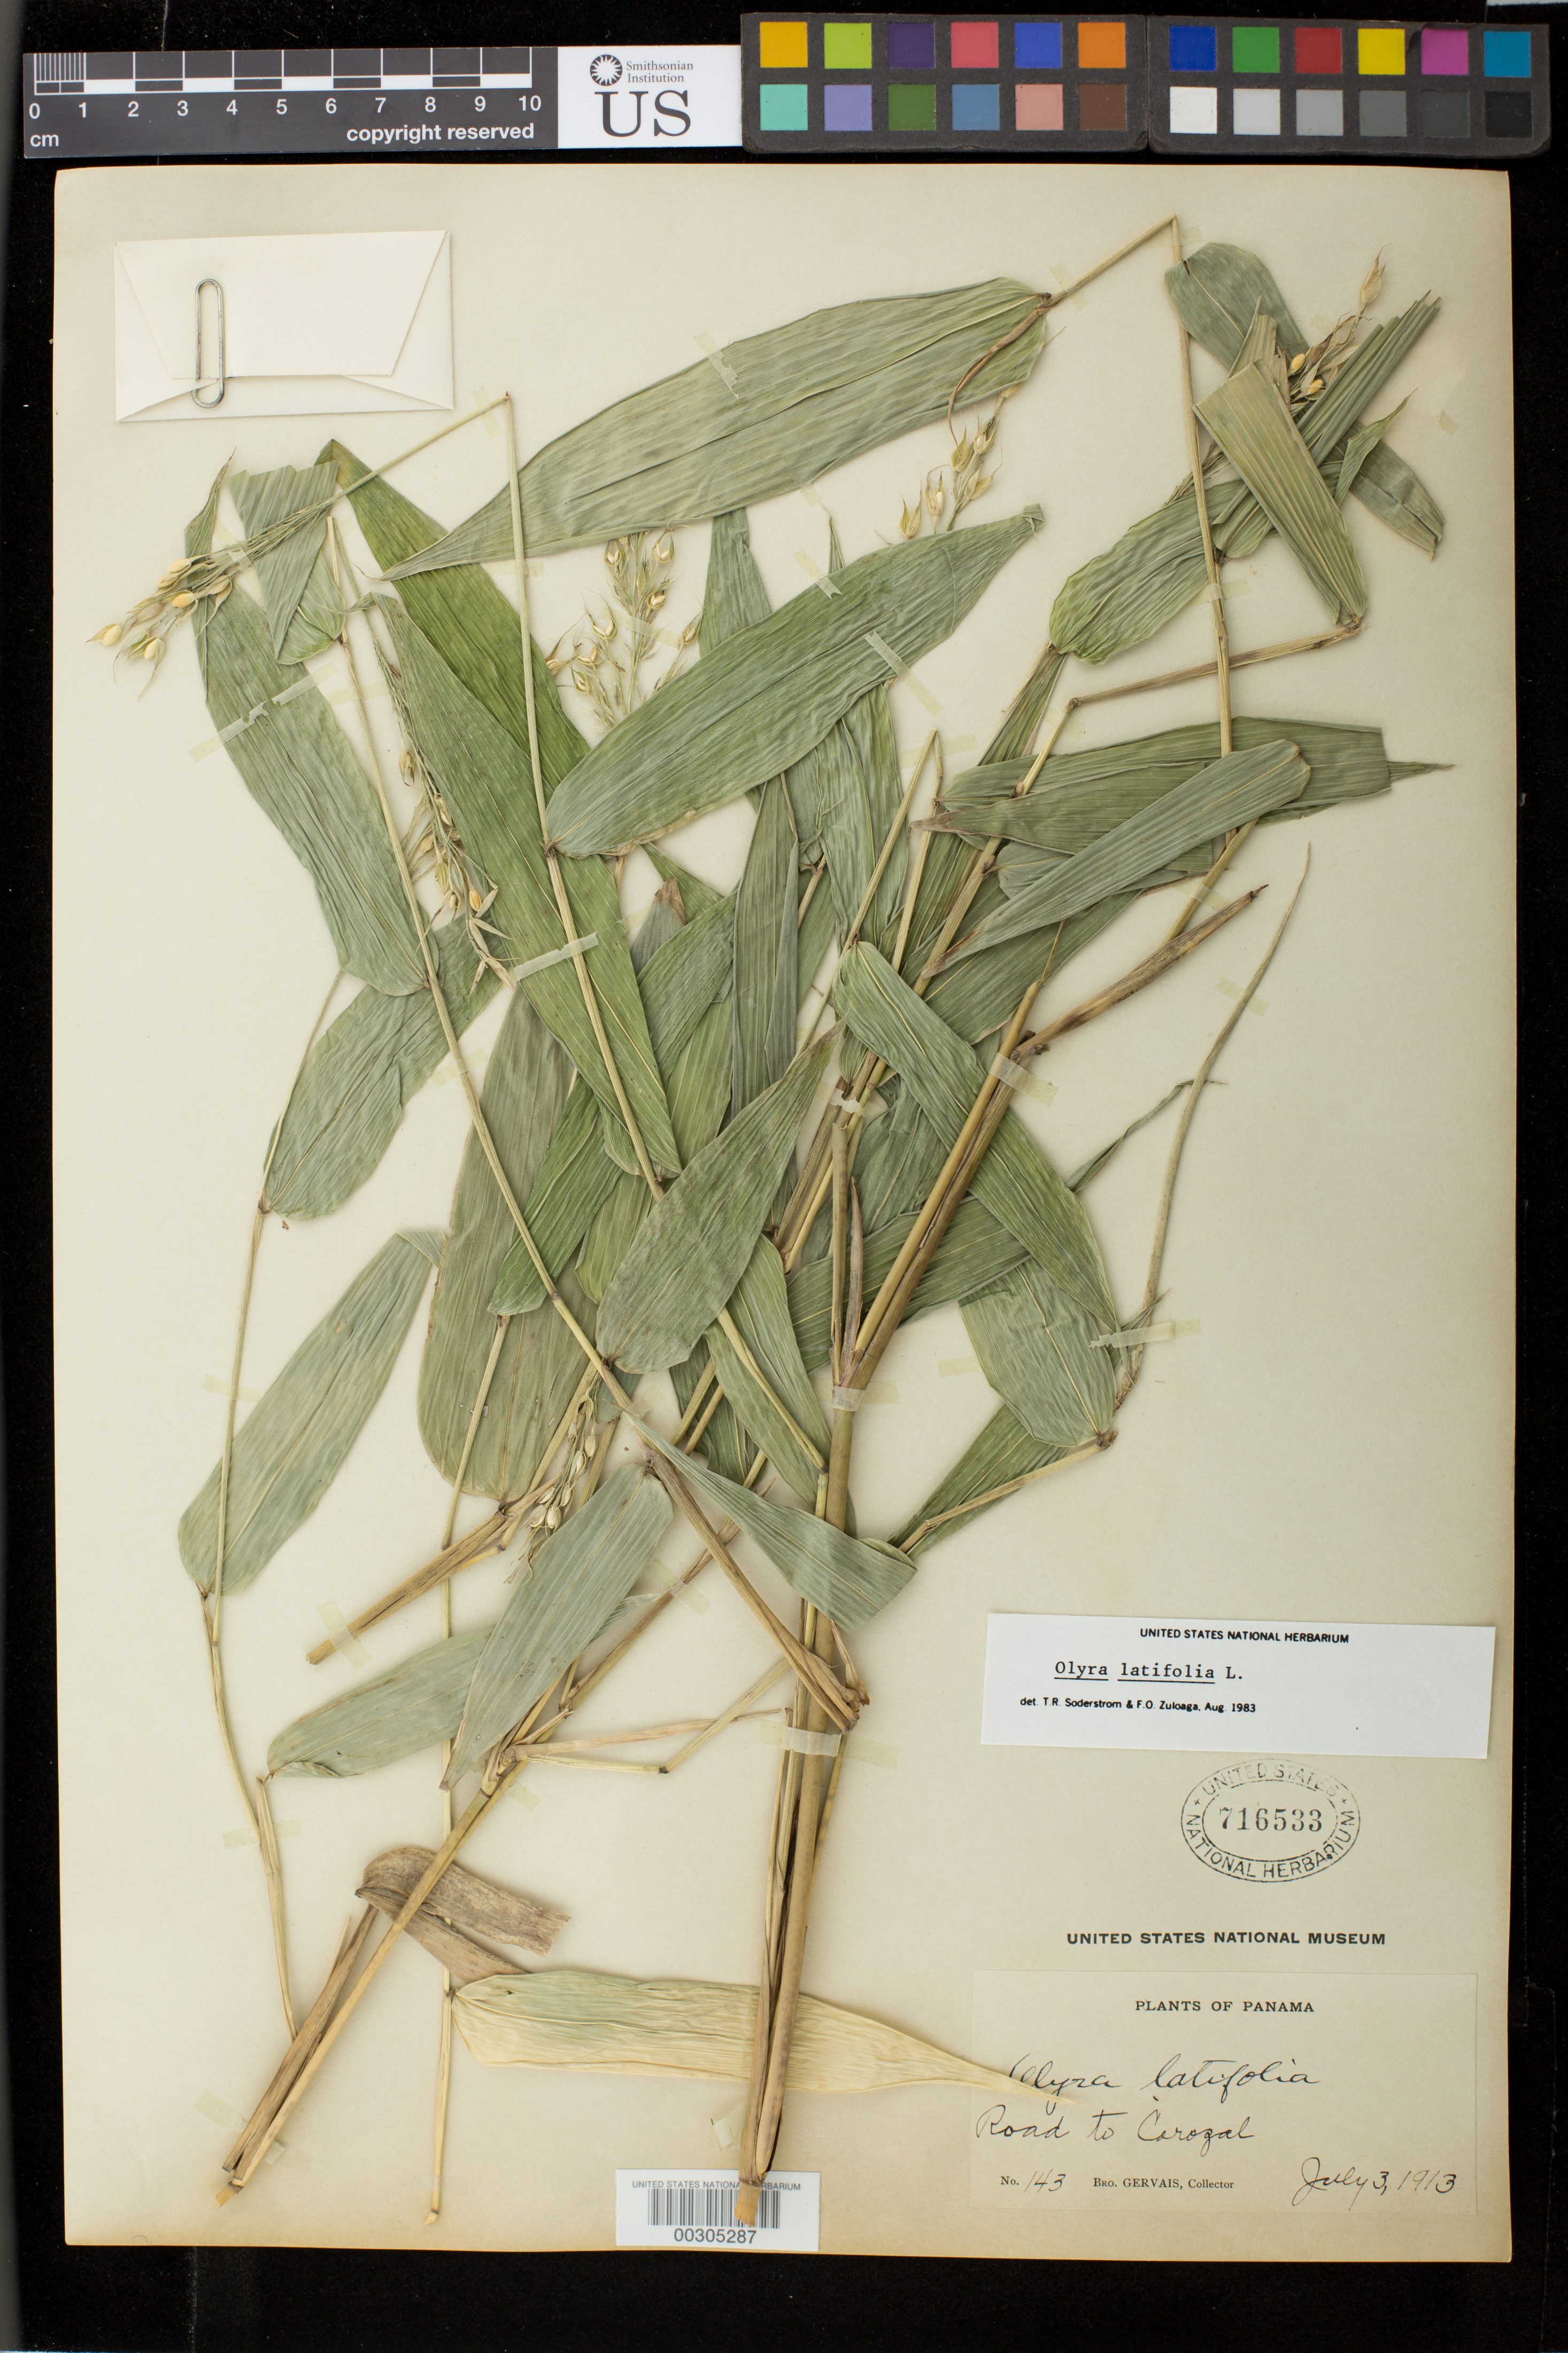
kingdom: Plantae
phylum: Tracheophyta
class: Liliopsida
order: Poales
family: Poaceae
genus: Olyra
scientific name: Olyra latifolia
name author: L.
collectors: B. Gervais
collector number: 143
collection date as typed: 03 Jul 1913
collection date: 1913-07-03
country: Panama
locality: Road to Carozal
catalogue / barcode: US 716533